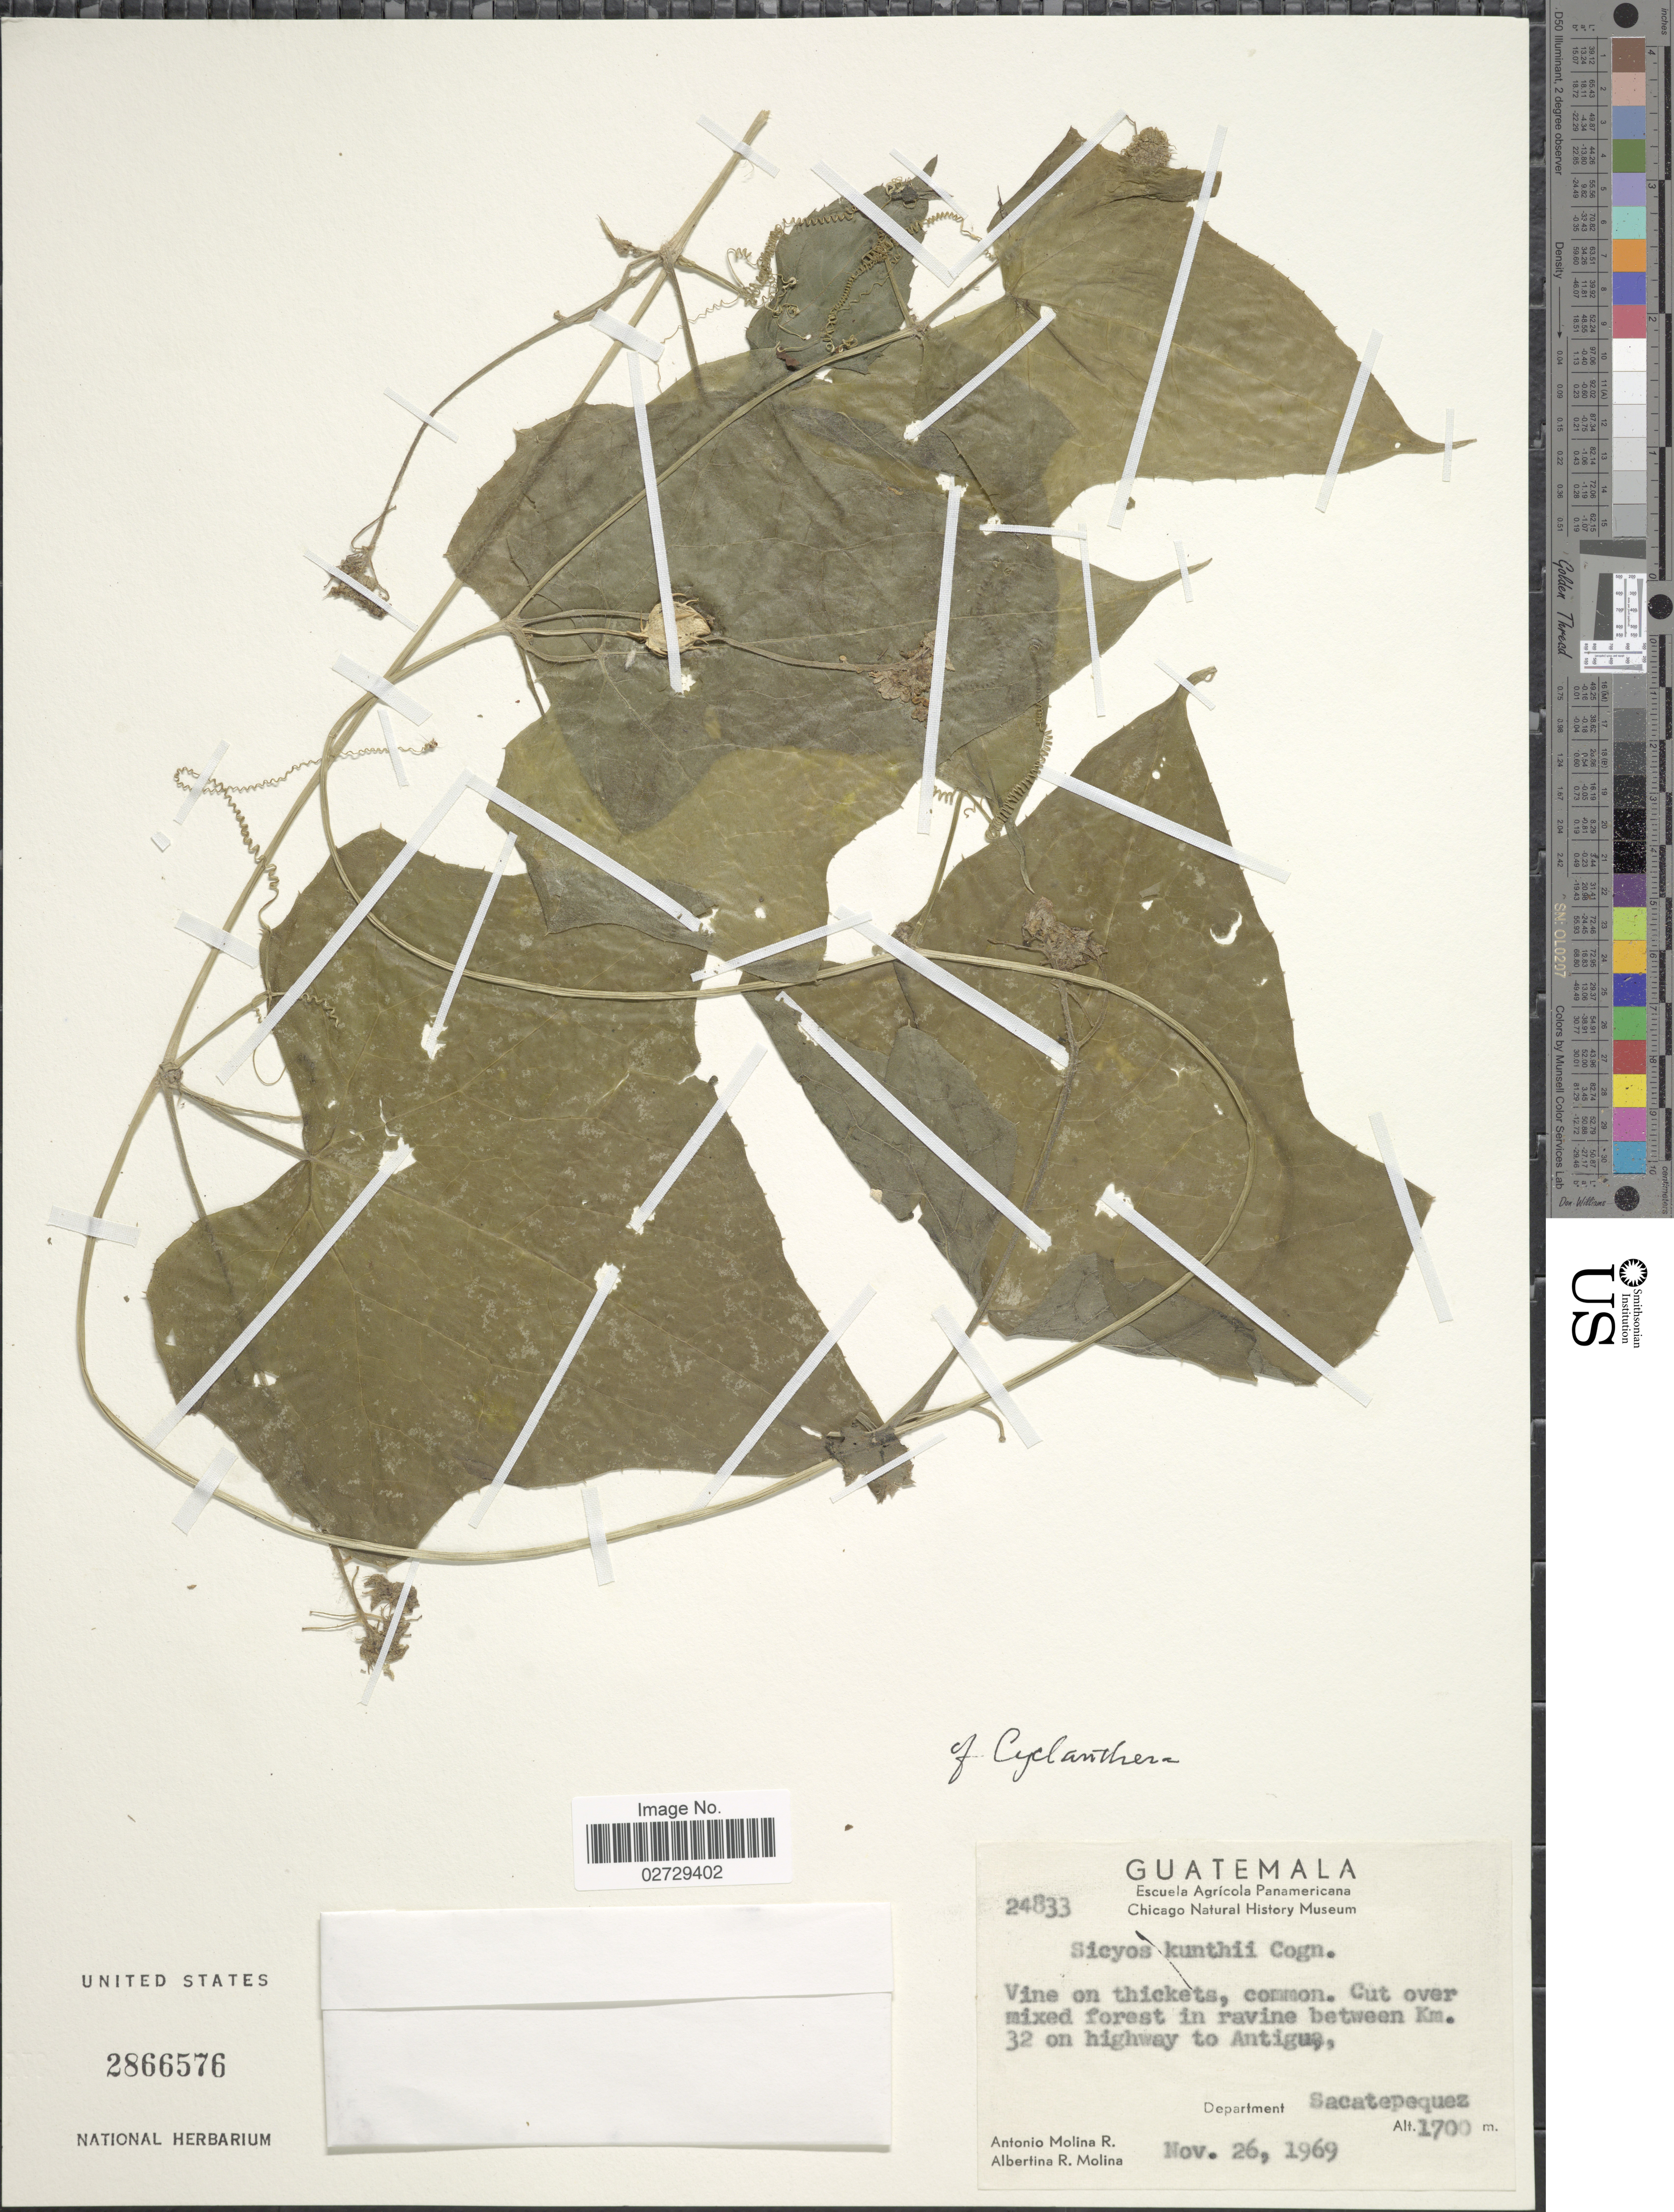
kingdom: Plantae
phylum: Tracheophyta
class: Magnoliopsida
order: Cucurbitales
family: Cucurbitaceae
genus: Cyclanthera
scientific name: Cyclanthera sp.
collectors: A. Molina R. & A. R. Molina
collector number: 24833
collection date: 1969-11-26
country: Guatemala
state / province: Sacatepéquez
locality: Cut over mixed forest in ravine between Km. 32 on highway to Antigua, Department Sacatepequez.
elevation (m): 1700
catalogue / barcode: US 2866576